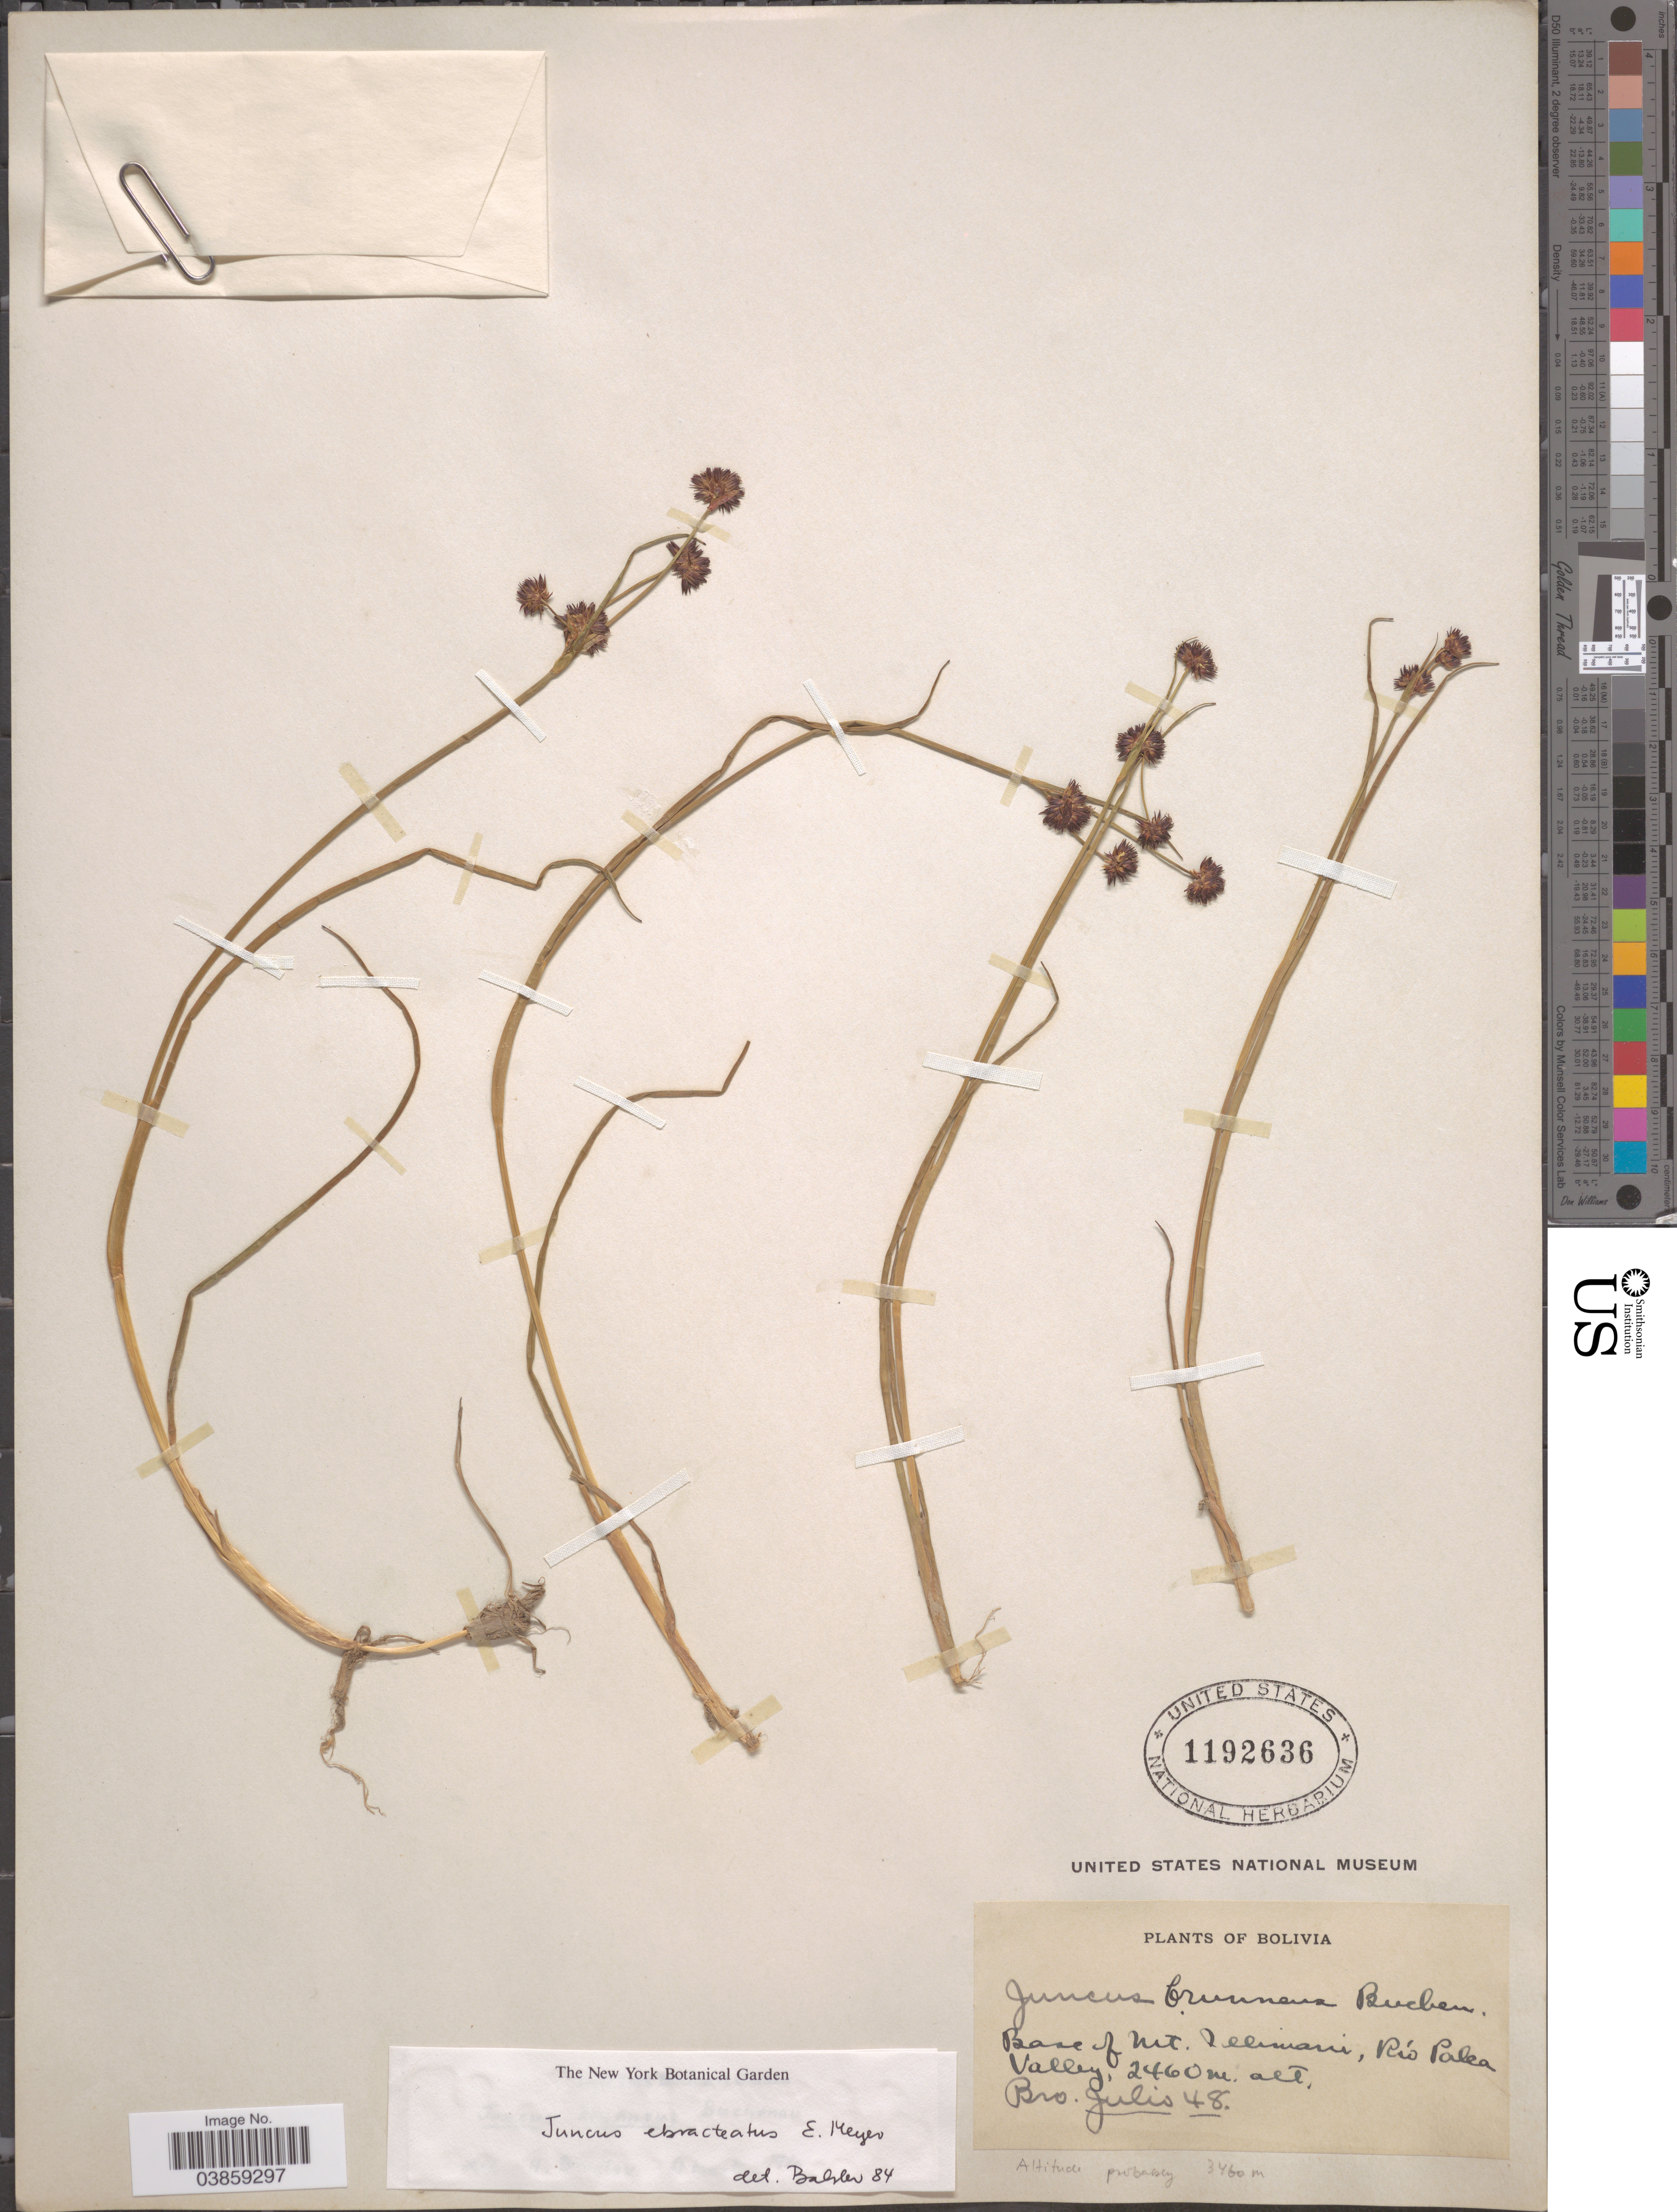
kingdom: Plantae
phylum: Tracheophyta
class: Liliopsida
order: Poales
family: Juncaceae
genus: Juncus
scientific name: Juncus ebracteatus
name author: E. Mey.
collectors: Bro. Julio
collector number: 48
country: Bolivia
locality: Base of Mt. Illimani, Río Palea Valley.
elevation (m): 2460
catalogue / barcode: US 1192636